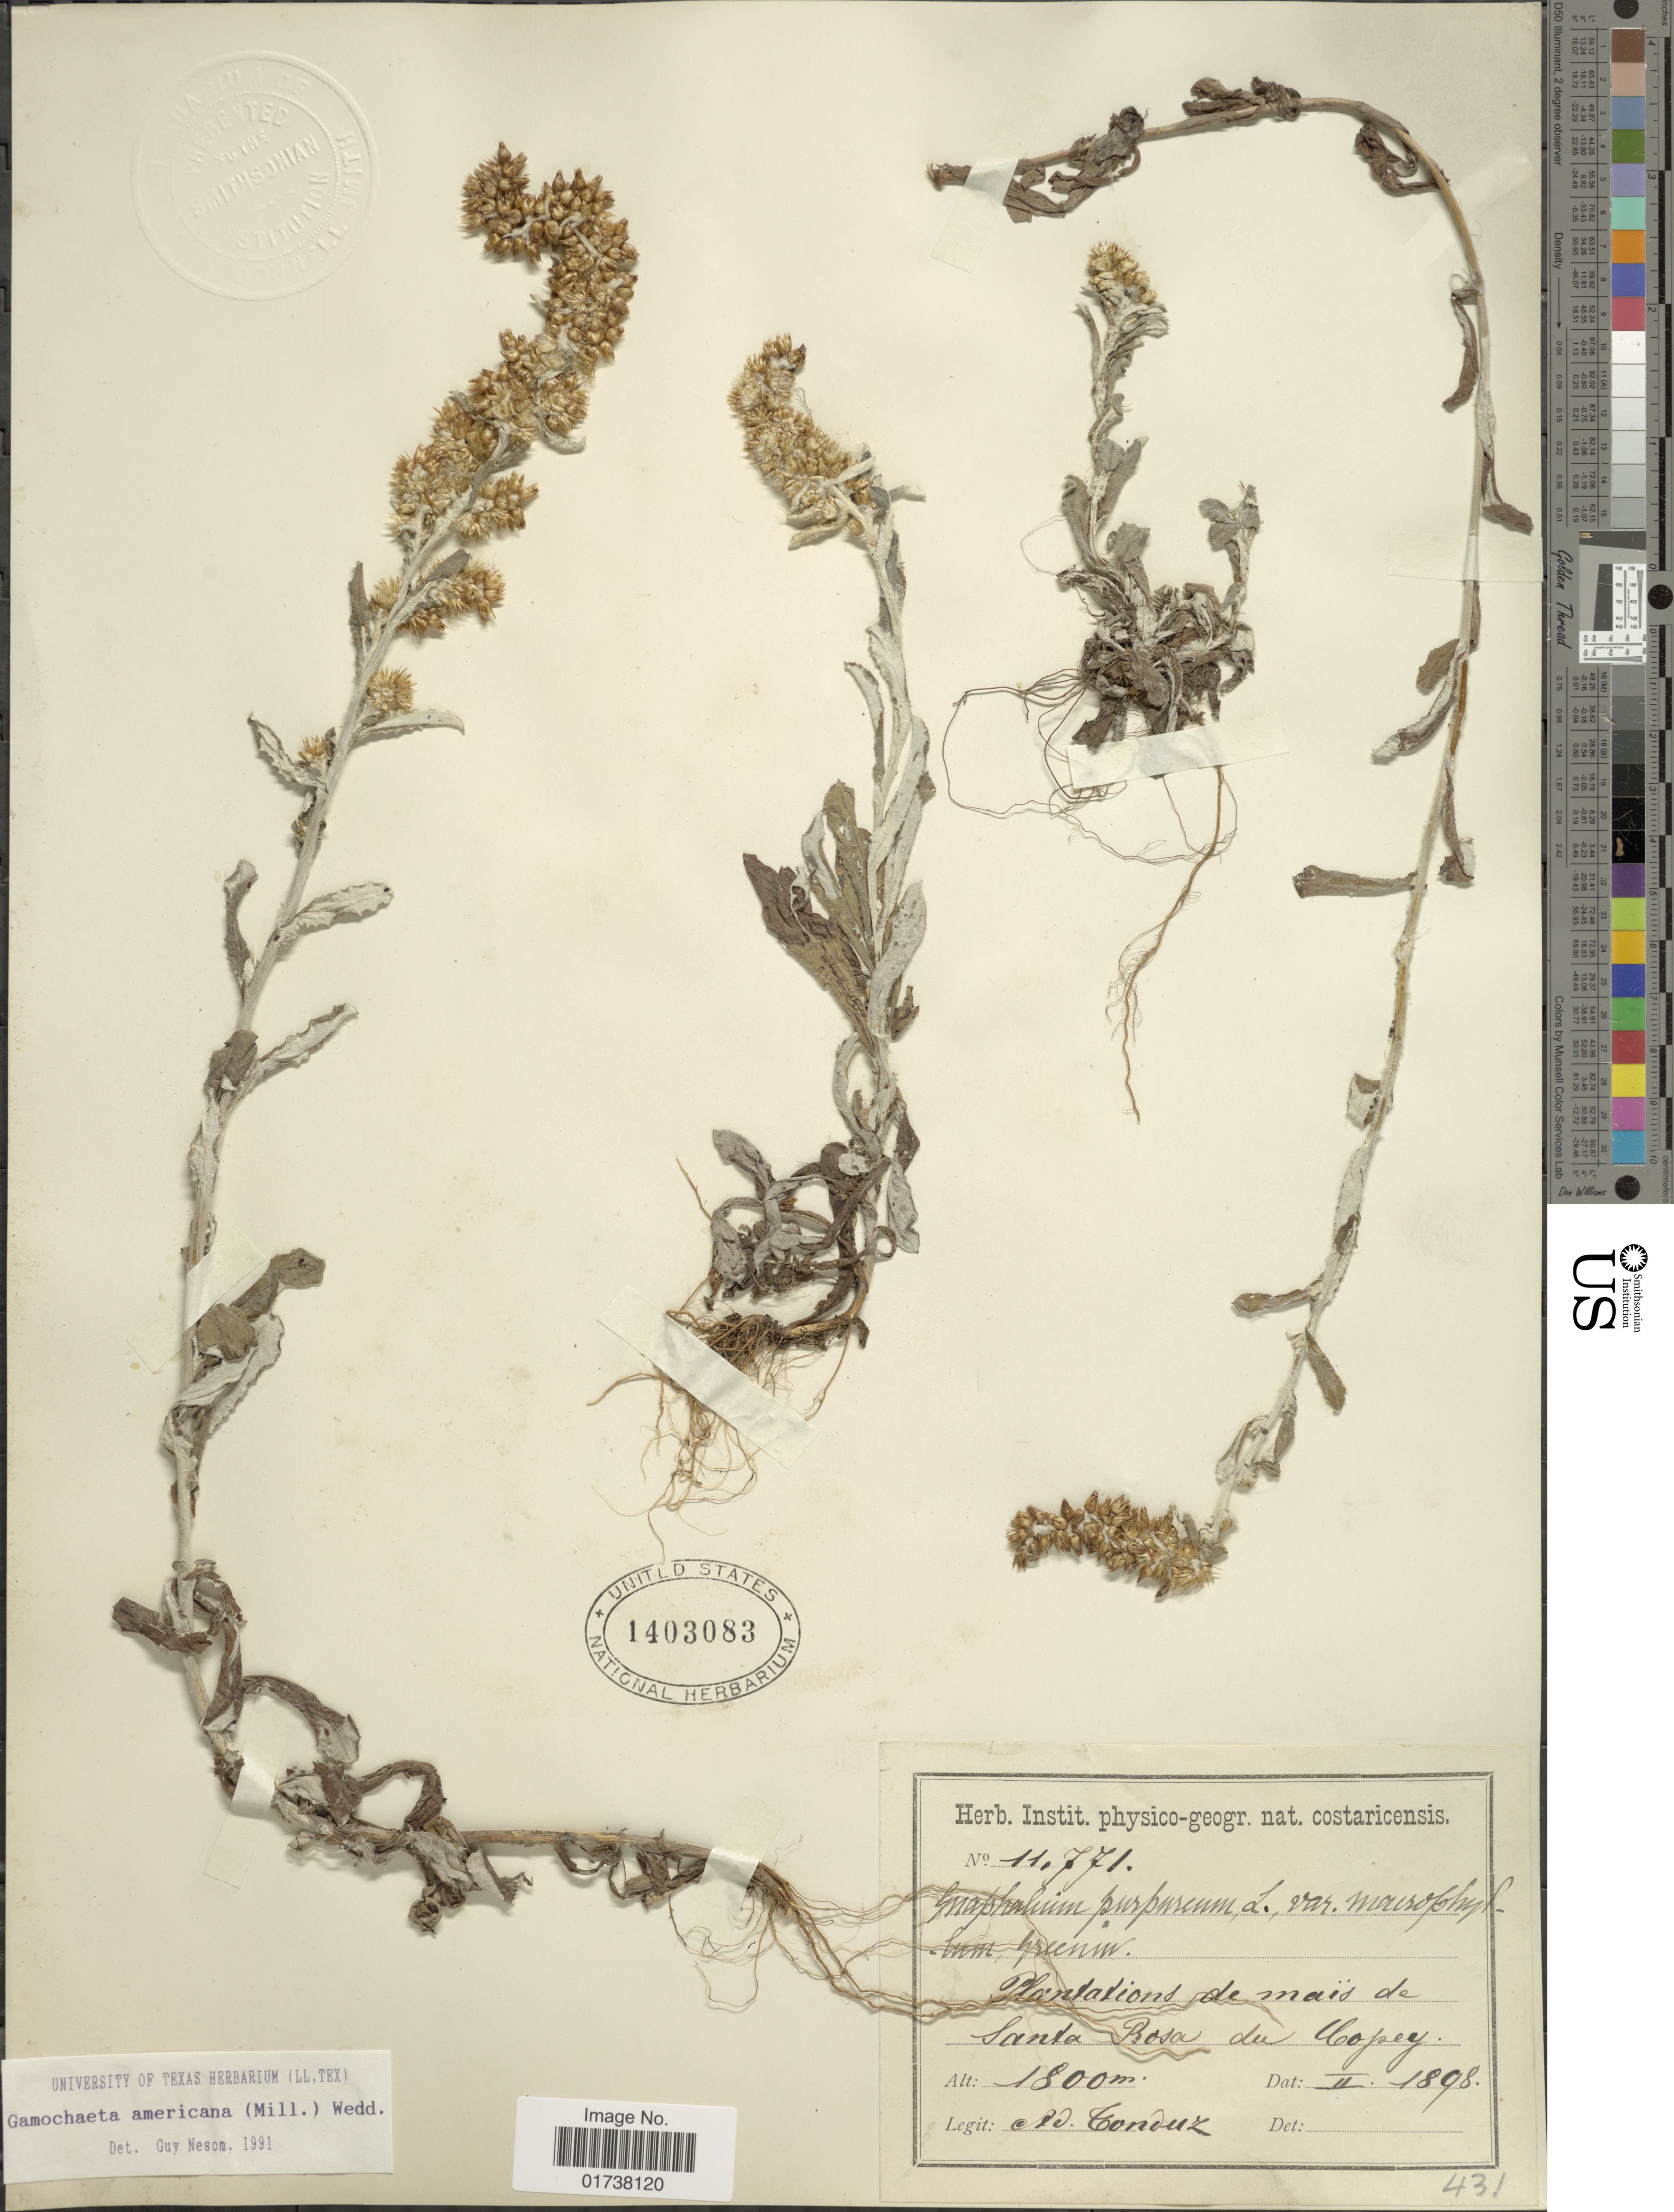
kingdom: Plantae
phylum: Tracheophyta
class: Magnoliopsida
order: Asterales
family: Asteraceae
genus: Gamochaeta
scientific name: Gamochaeta americana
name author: (Mill.) Wedd.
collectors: A. Tonduz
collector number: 11771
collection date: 1898-02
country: Costa Rica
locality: Plantations de mais de Santa Rosa de Copey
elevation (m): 1800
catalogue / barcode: US 1403083